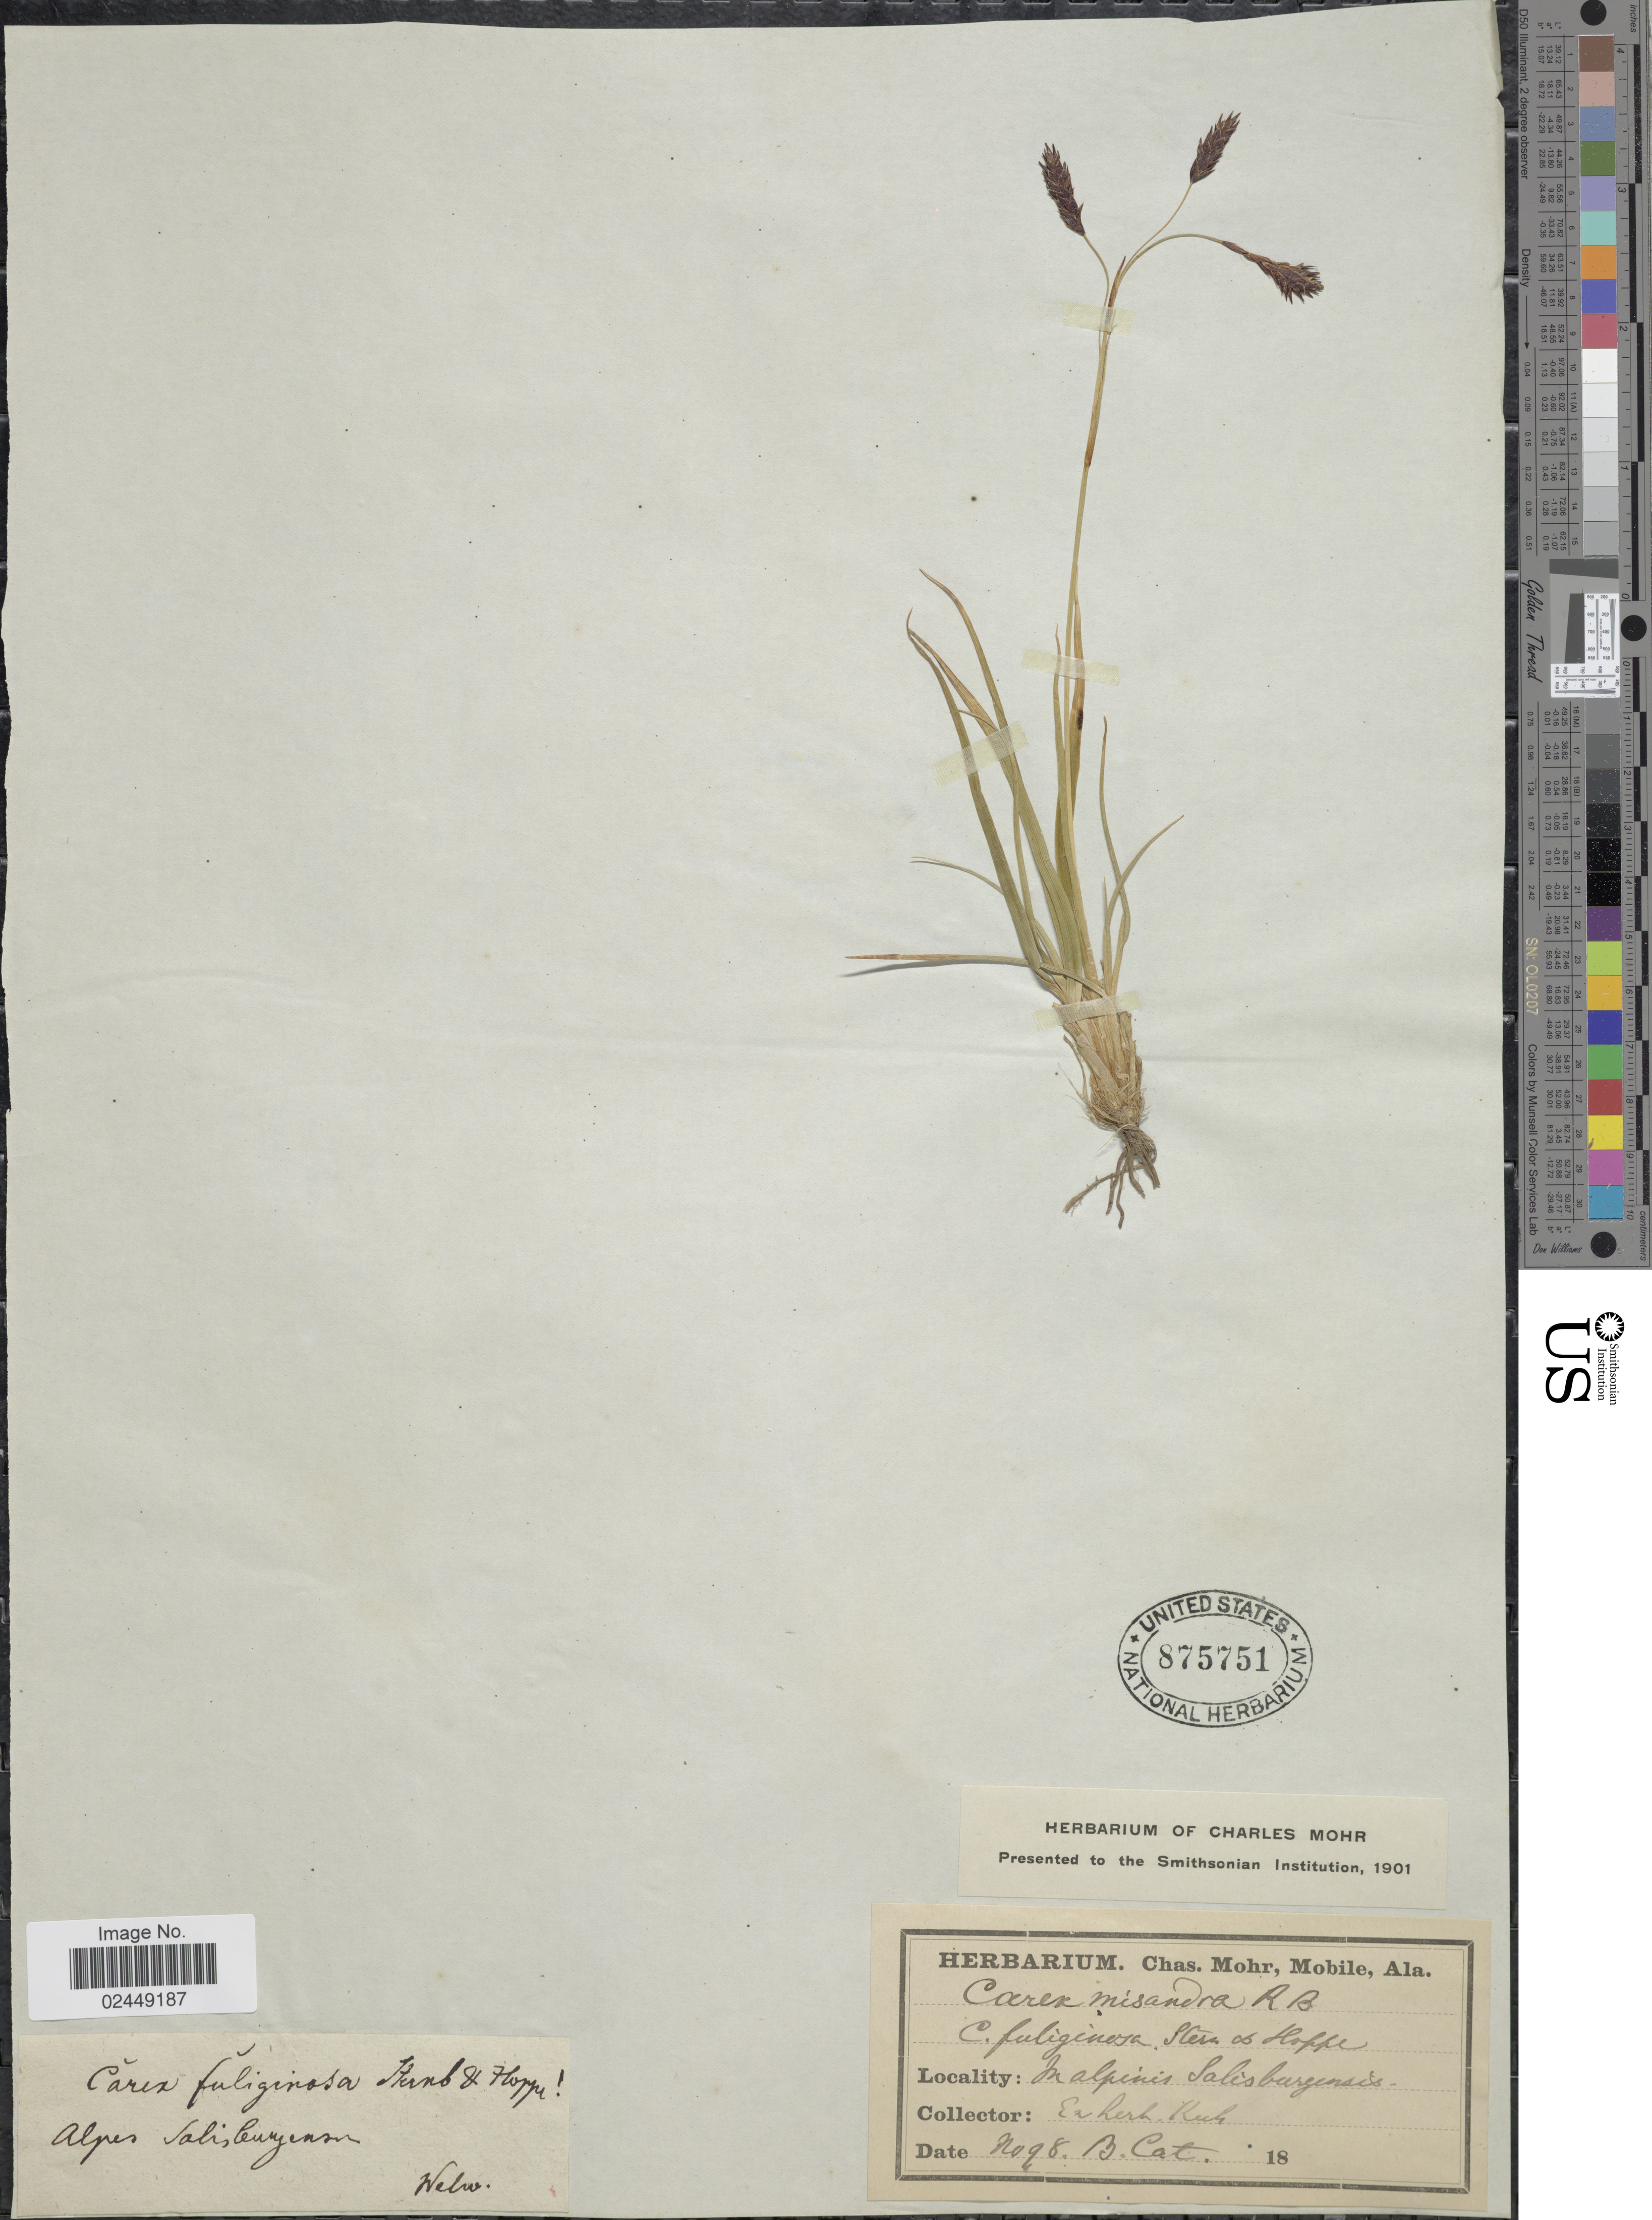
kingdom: Plantae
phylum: Tracheophyta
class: Liliopsida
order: Poales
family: Cyperaceae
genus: Carex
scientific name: Carex fuliginosa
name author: Schkuhr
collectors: -. Welwitsch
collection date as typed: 18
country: Austria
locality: In alpinis Salisburgensis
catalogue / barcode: US 875751